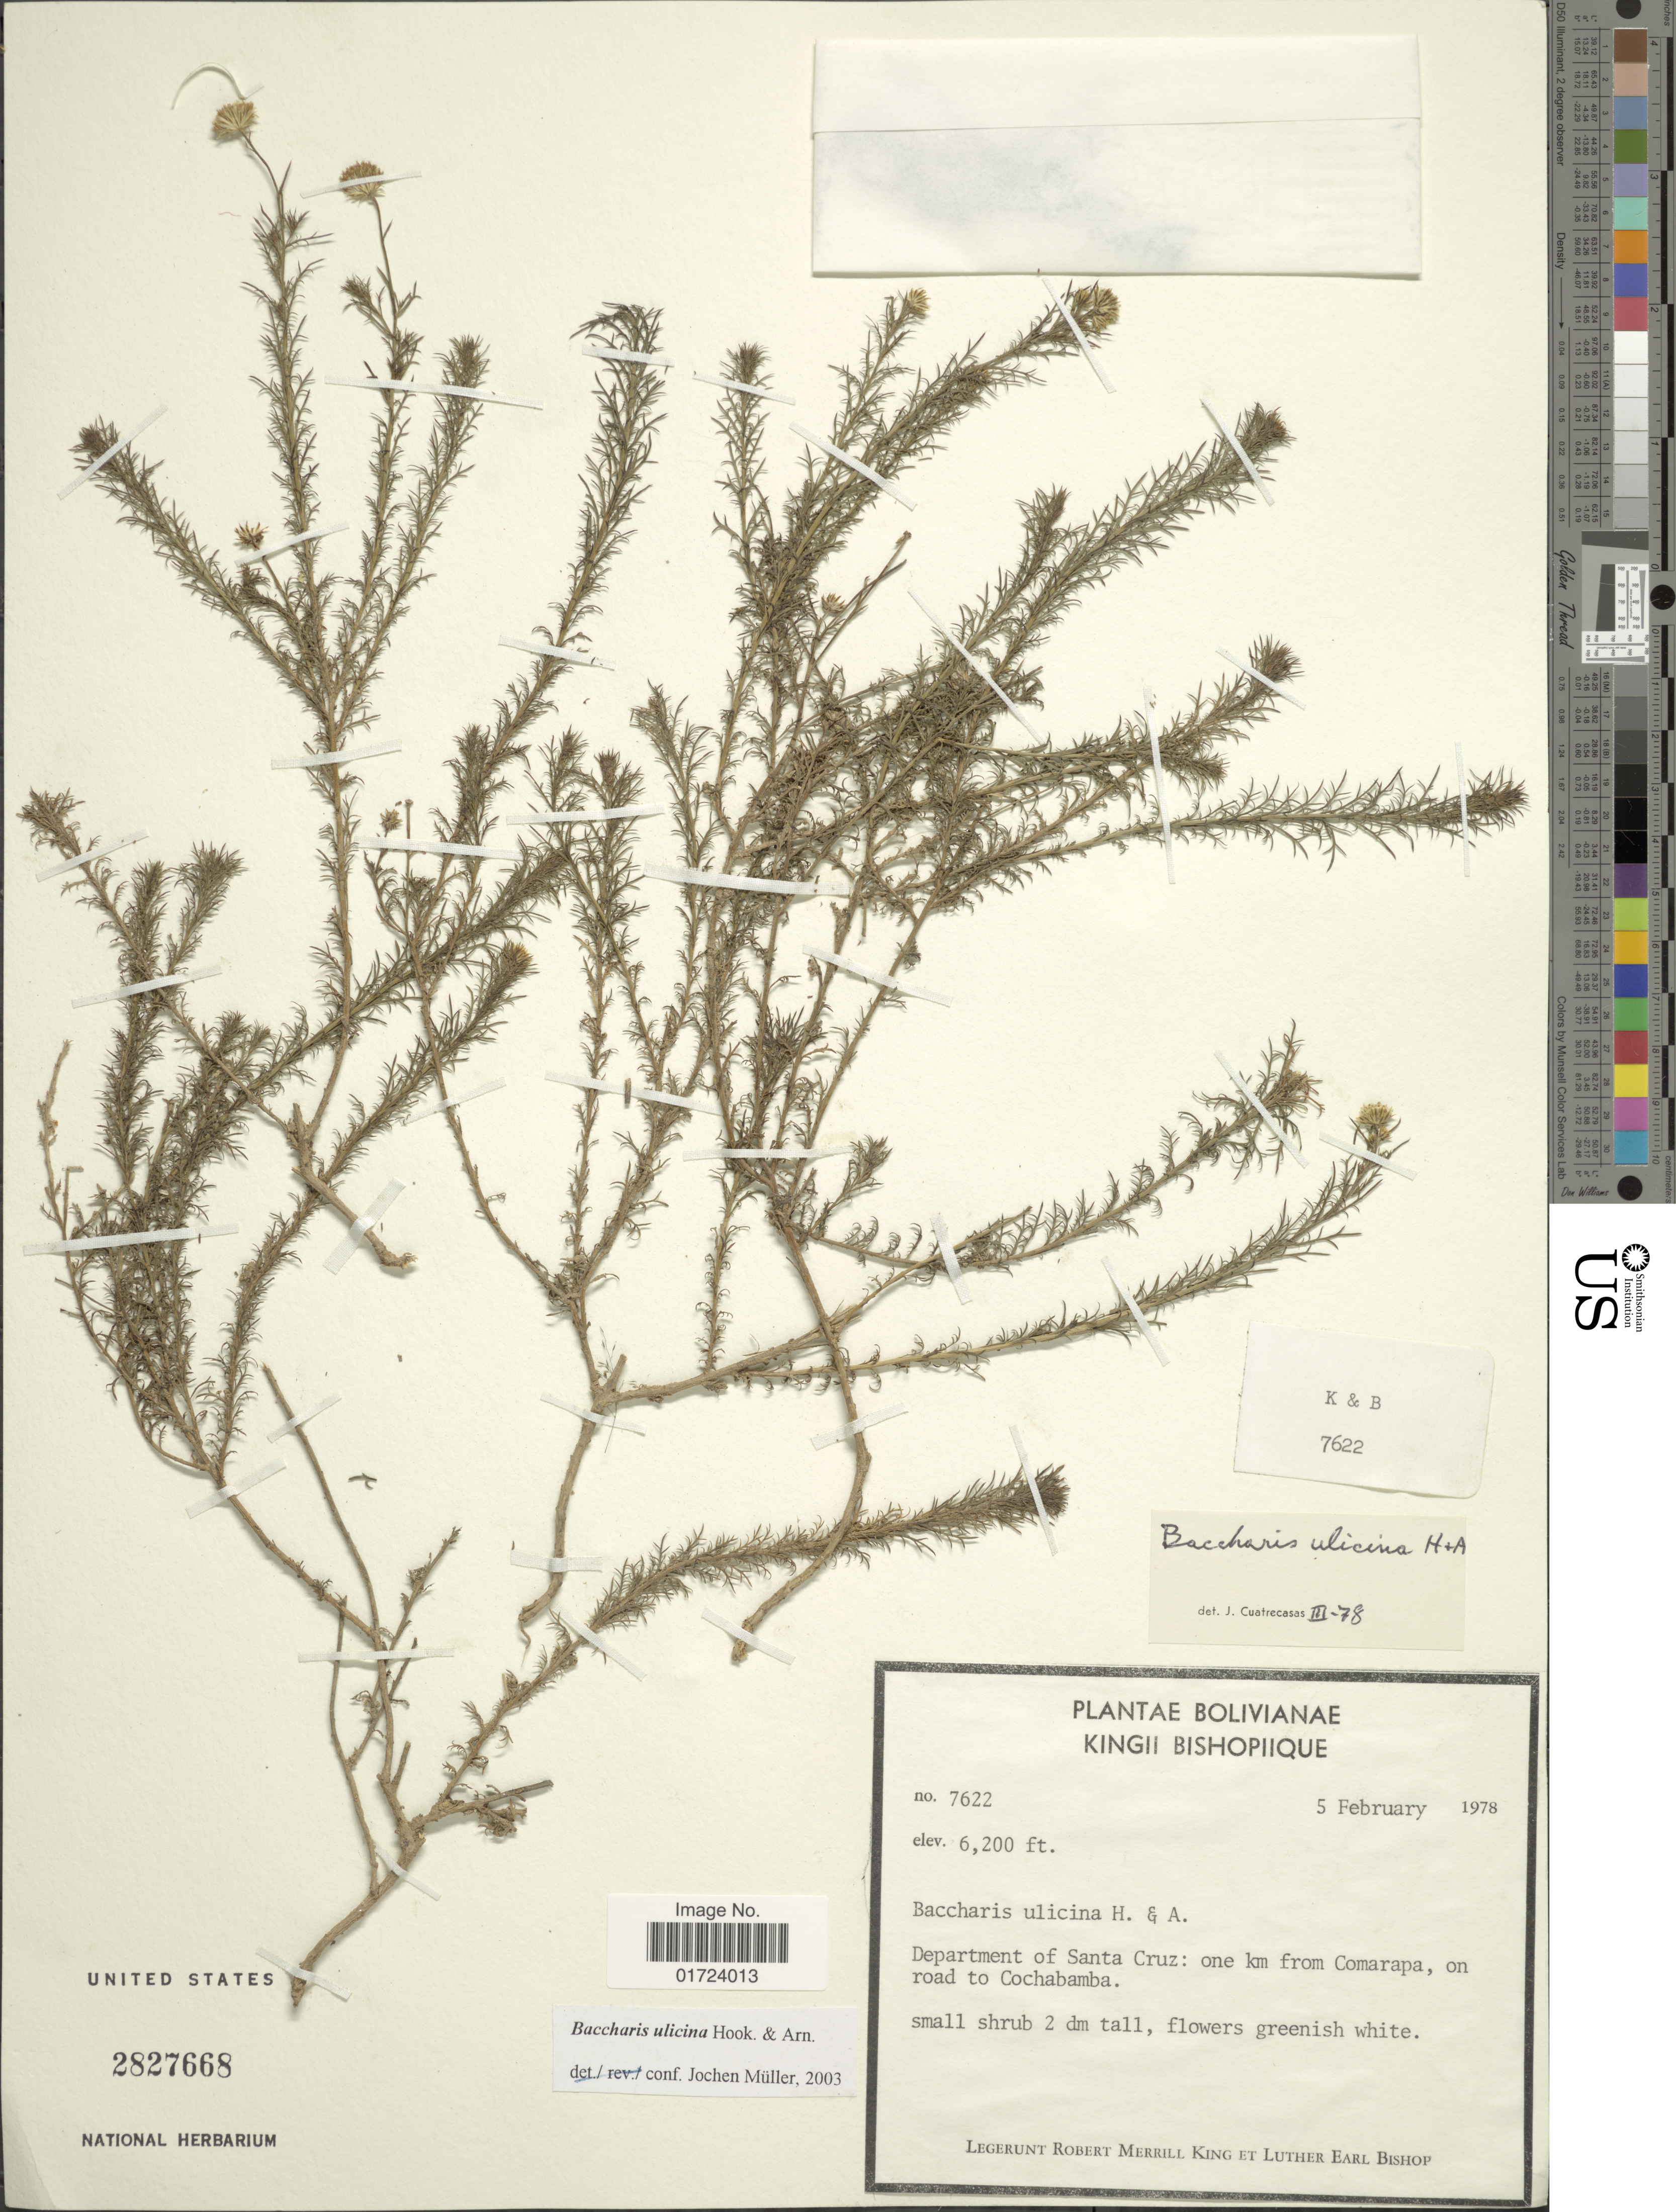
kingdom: Plantae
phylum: Tracheophyta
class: Magnoliopsida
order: Asterales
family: Asteraceae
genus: Baccharis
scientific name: Baccharis ulicina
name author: Hook. & Arn.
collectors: R. M. King & L. E. Bishop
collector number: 7622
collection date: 1978-02-05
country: Bolivia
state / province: Santa Cruz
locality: Department of Santa Cruz: on km from Comarapa, on road to Cochabamba.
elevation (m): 1890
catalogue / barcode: US 2827668